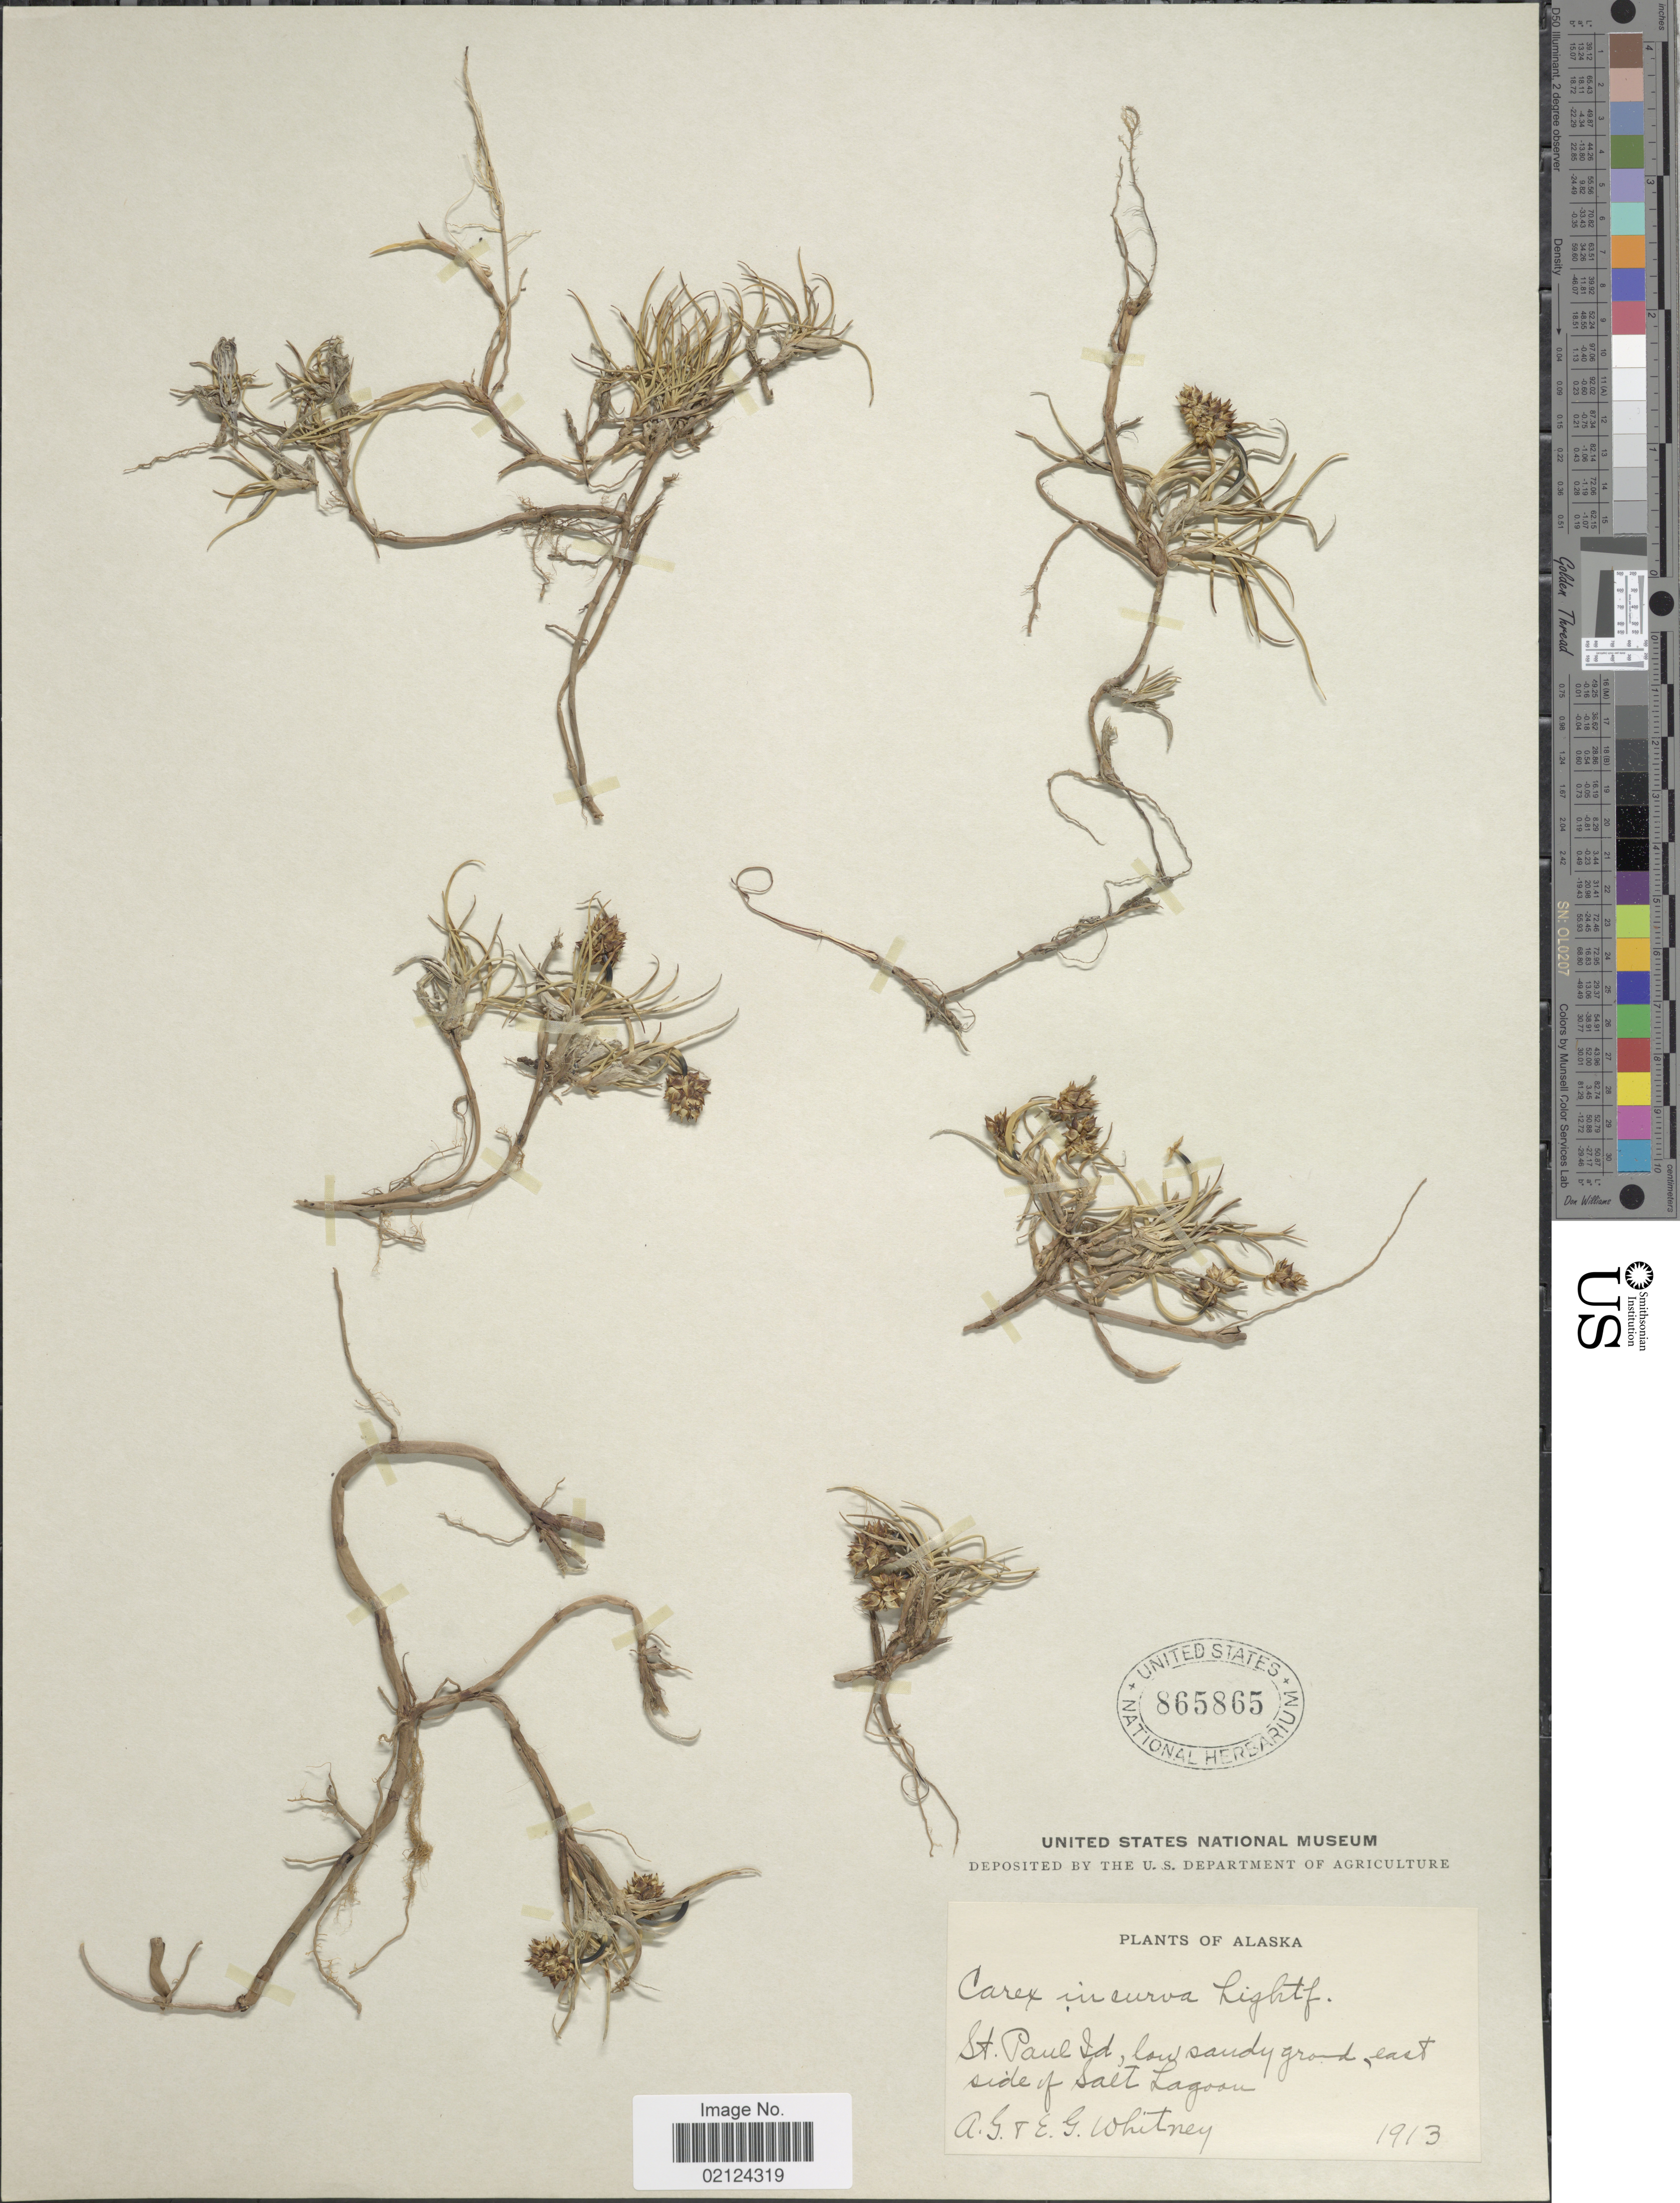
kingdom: Plantae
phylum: Tracheophyta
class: Liliopsida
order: Poales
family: Cyperaceae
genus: Carex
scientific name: Carex maritima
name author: Gunnerus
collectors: A. Whitney & E. Whitney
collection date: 1913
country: United States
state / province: Alaska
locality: St. Paul Id., east side of Salt Lagoon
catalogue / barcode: US 865865